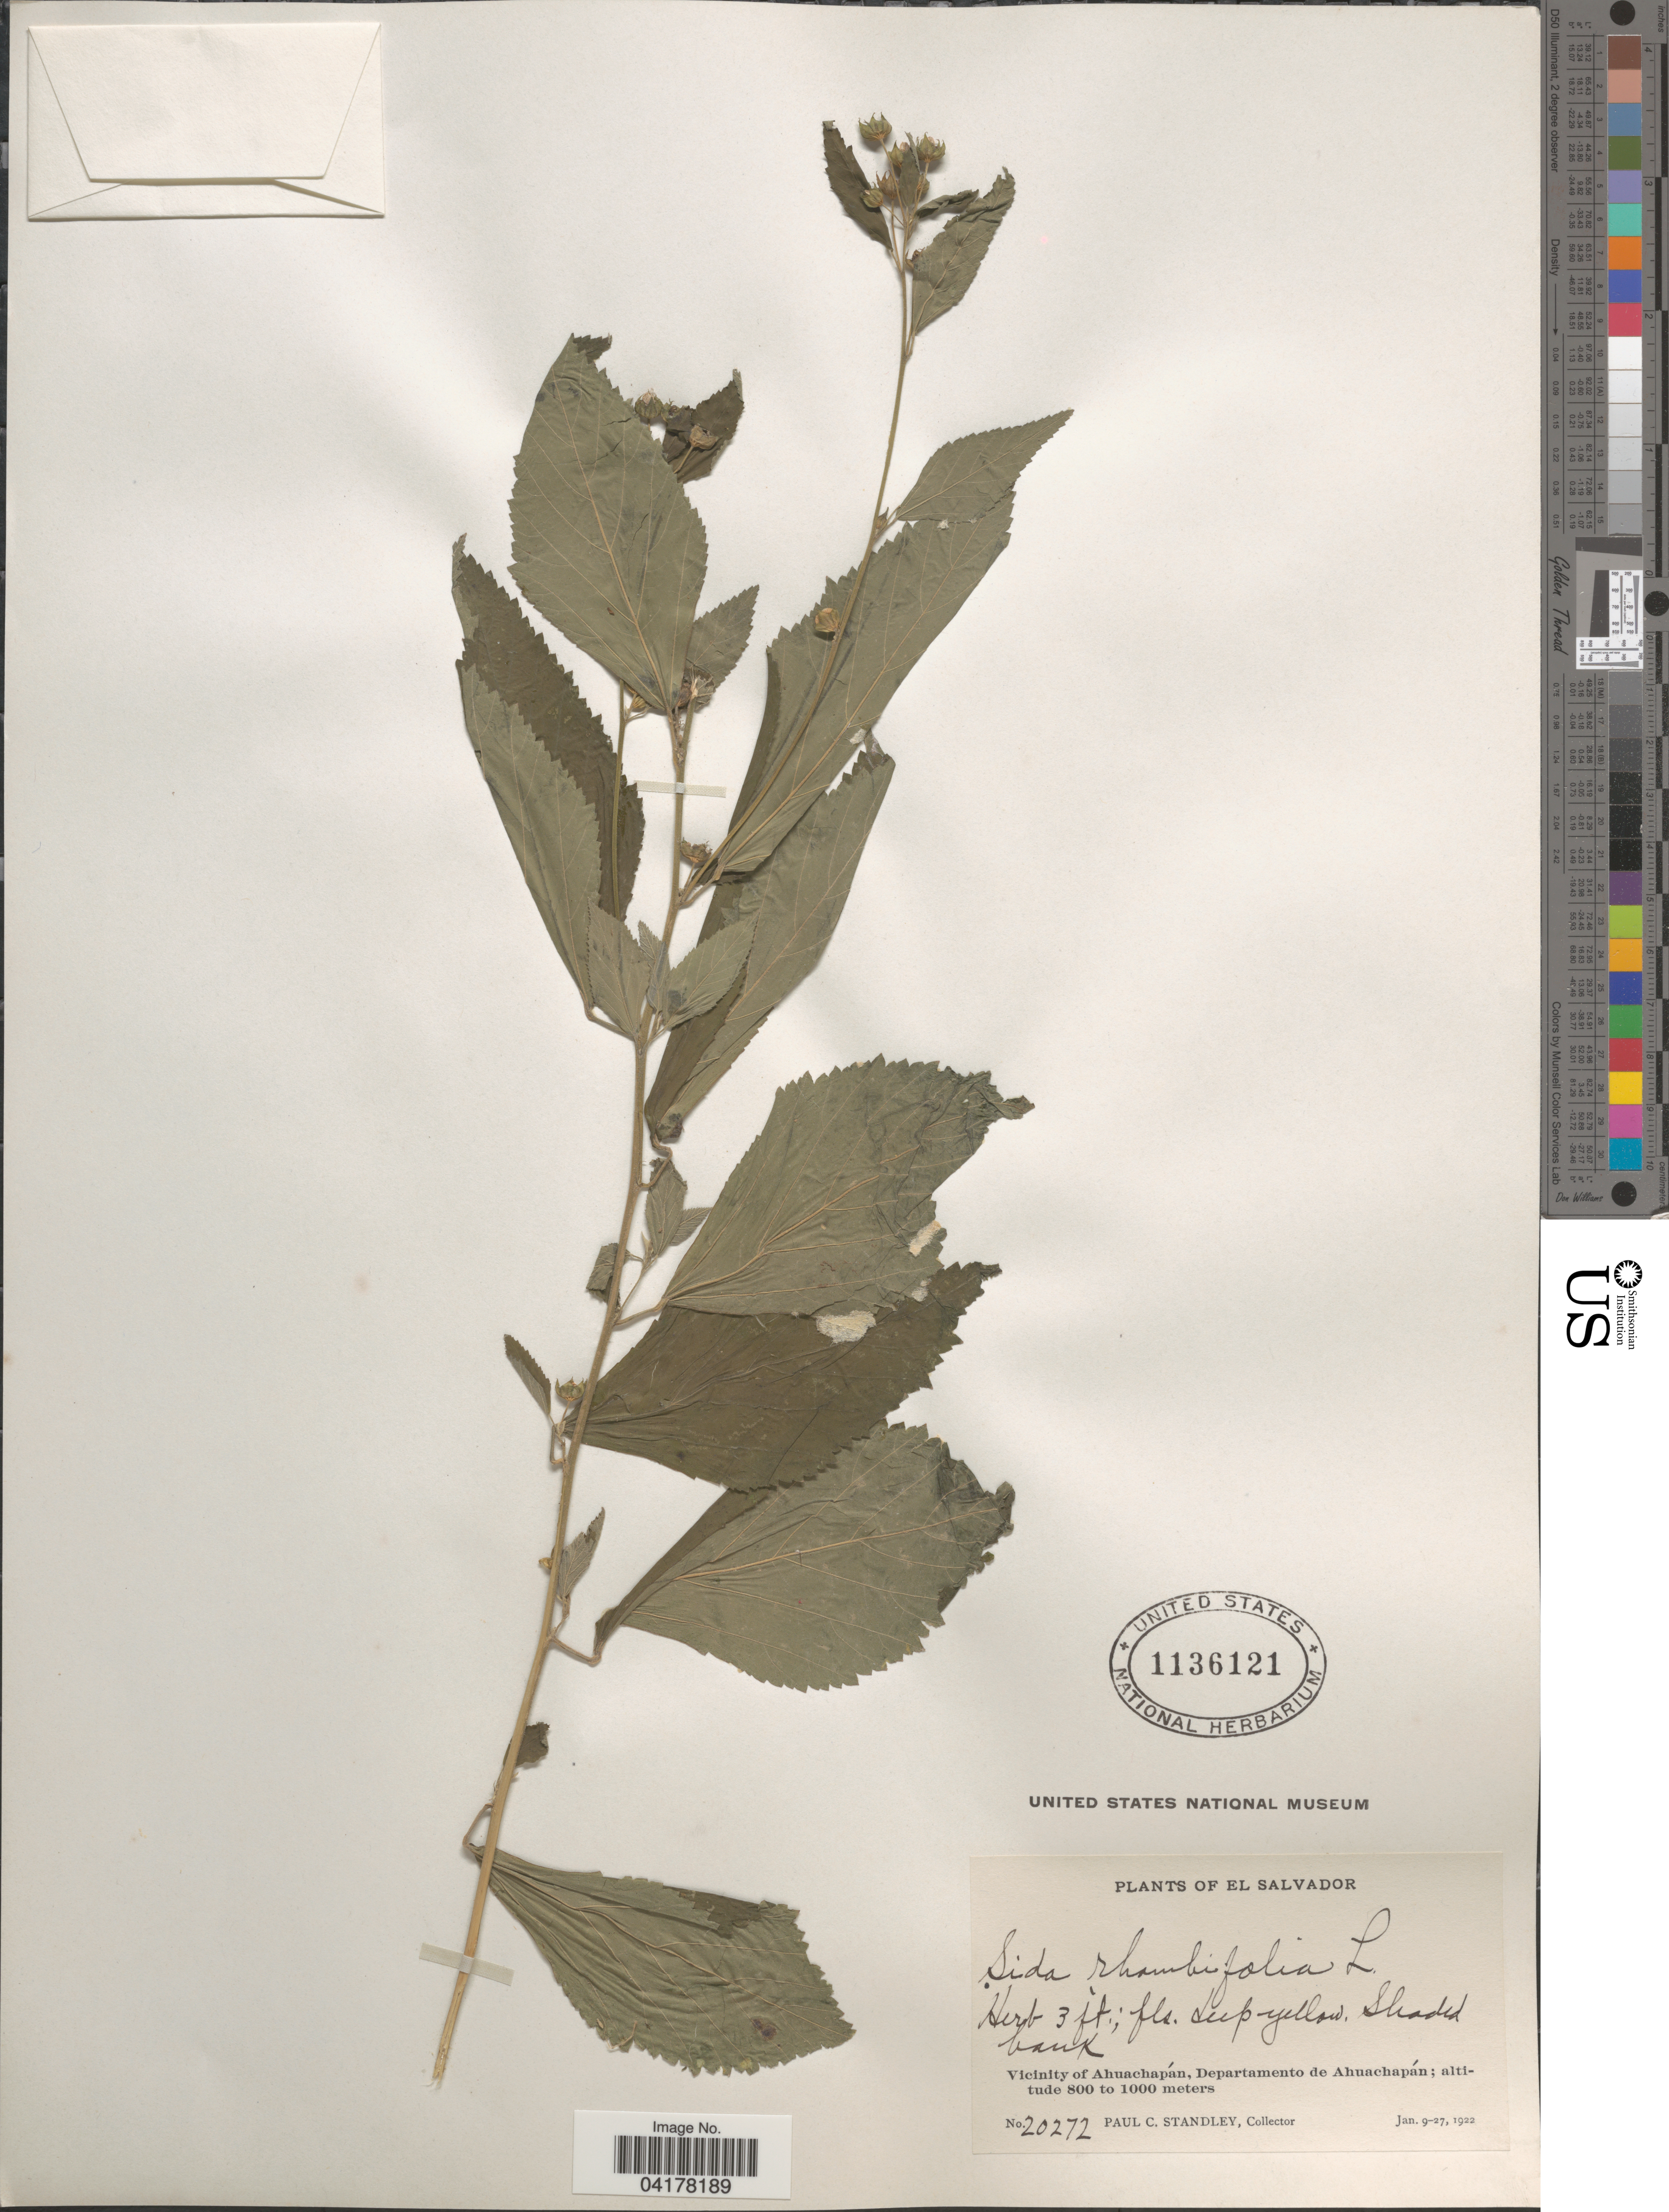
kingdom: Plantae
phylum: Tracheophyta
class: Magnoliopsida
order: Malvales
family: Malvaceae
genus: Sida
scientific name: Sida rhombifolia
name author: L.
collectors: P. C. Standley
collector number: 20272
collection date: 1922-01-09/1922-01-27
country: El Salvador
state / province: Ahuachapan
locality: Vicinity of Ahuachapán, Departamento de Ahuachapán.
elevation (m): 800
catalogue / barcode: US 1136121